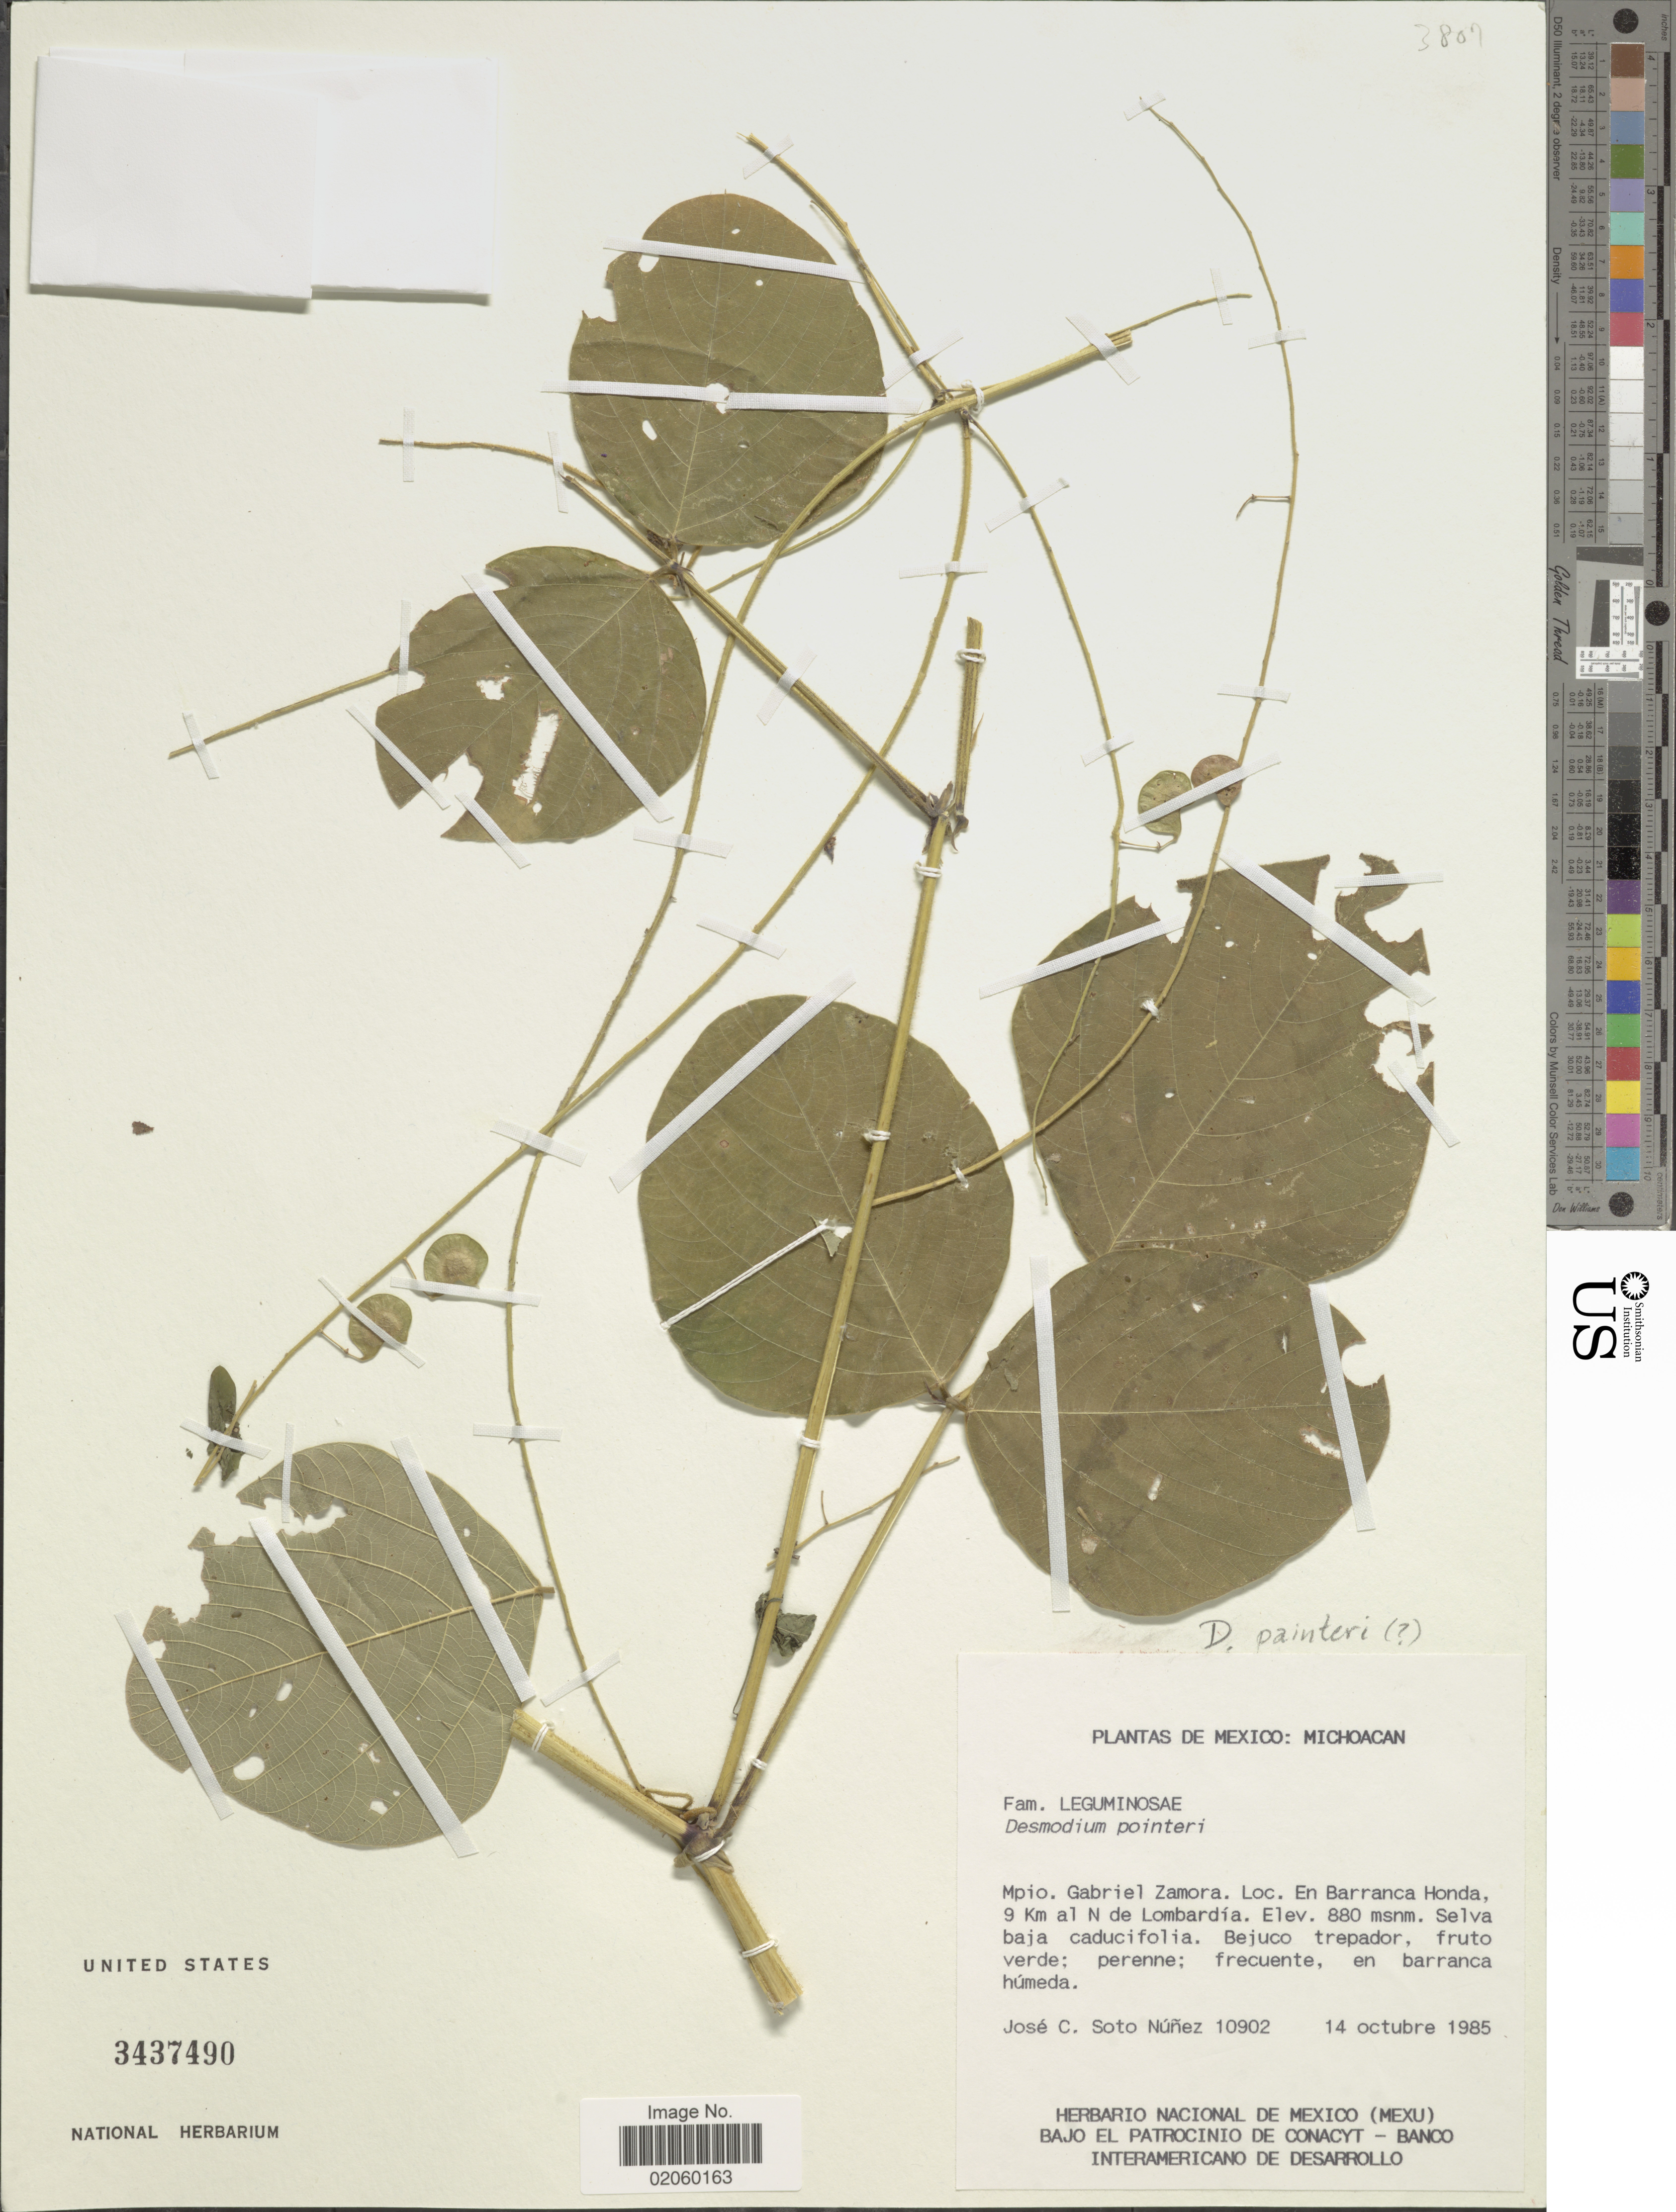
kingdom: Plantae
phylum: Tracheophyta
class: Magnoliopsida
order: Fabales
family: Fabaceae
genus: Desmodium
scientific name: Desmodium sp.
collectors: J. Soto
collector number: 10902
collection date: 1985-10-14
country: Mexico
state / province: Michoacán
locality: Mpio. Gabriel Zamora. En Barranca Honda 9 km al N de Lombardia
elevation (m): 880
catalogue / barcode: US 3437490